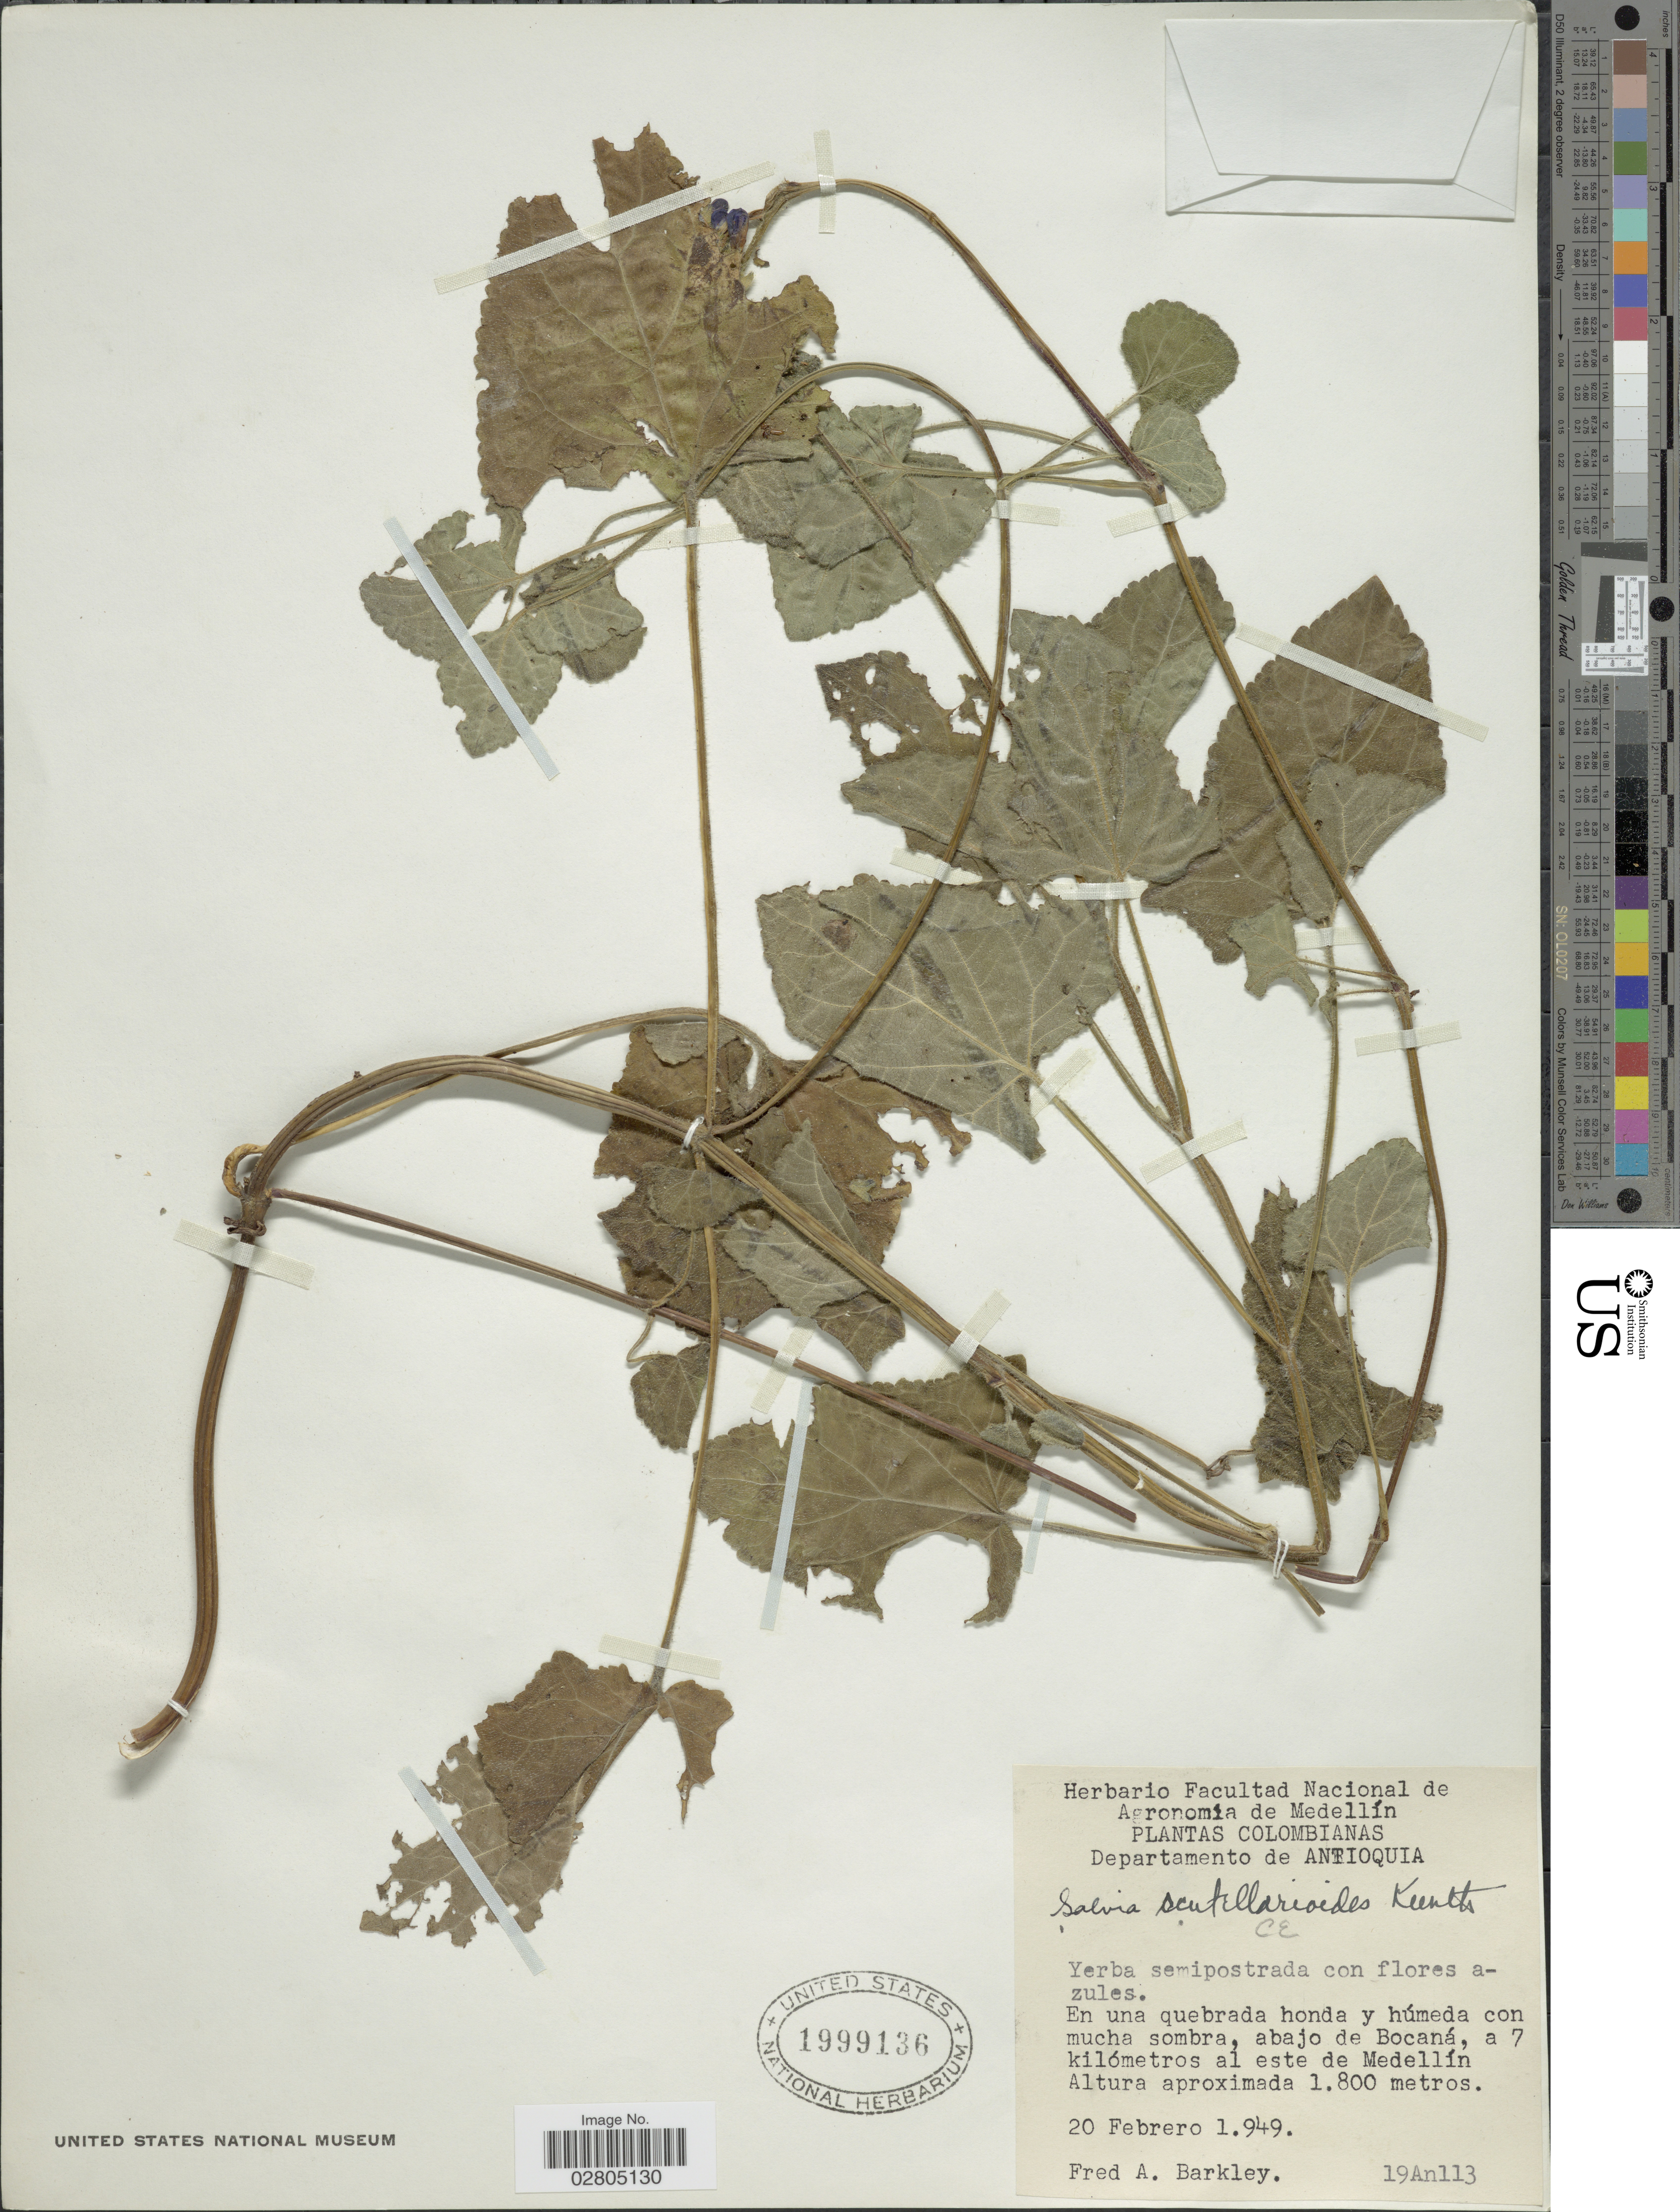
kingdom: Plantae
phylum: Tracheophyta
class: Magnoliopsida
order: Lamiales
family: Lamiaceae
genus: Salvia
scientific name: Salvia scutellarioides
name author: Kunth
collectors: F. A. Barkley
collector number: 19An113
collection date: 1949-02-20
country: Colombia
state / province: Antioquia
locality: Departamento de Antioquia, abajo de Bocaná, a 7 kilómetros al este de Medellín.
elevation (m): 1800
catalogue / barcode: US 1999136